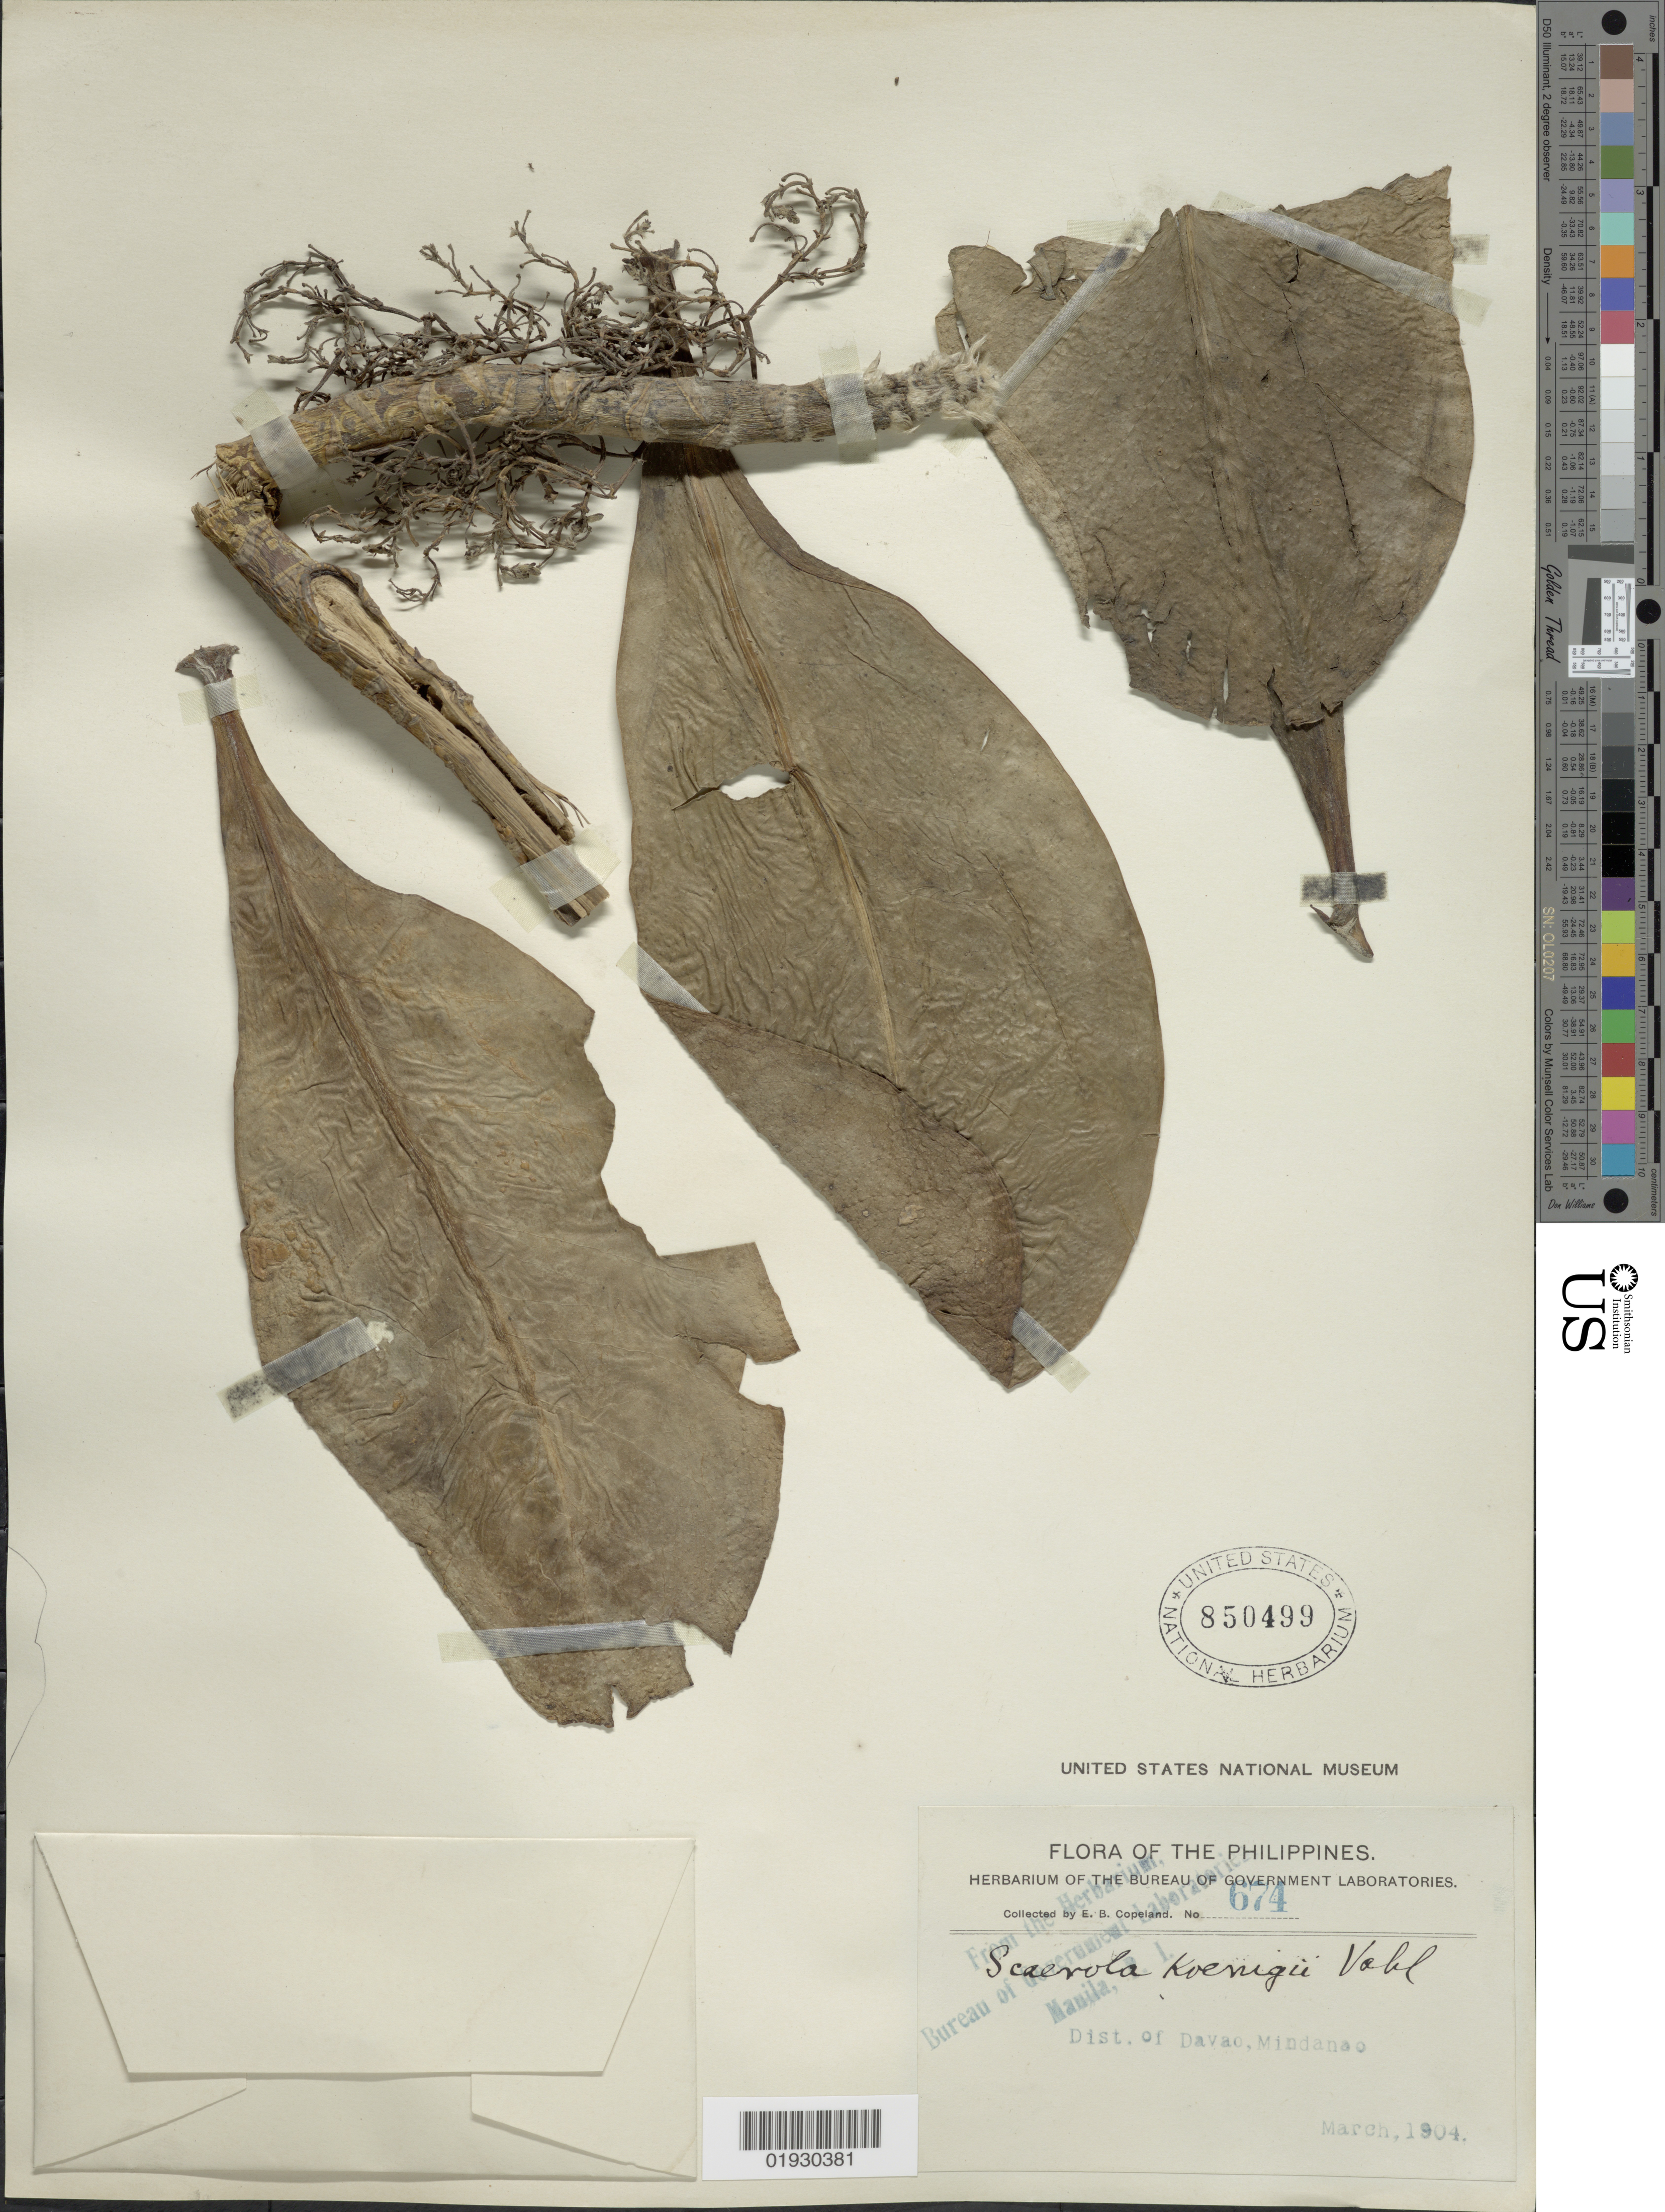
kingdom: Plantae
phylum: Tracheophyta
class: Magnoliopsida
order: Asterales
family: Goodeniaceae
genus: Scaevola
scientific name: Scaevola taccada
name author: (Gaertn.) Roxb.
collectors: E. B. Copeland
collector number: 674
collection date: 1904-03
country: Philippines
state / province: Davao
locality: Dist. of Davao, Mindanao.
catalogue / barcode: US 850499